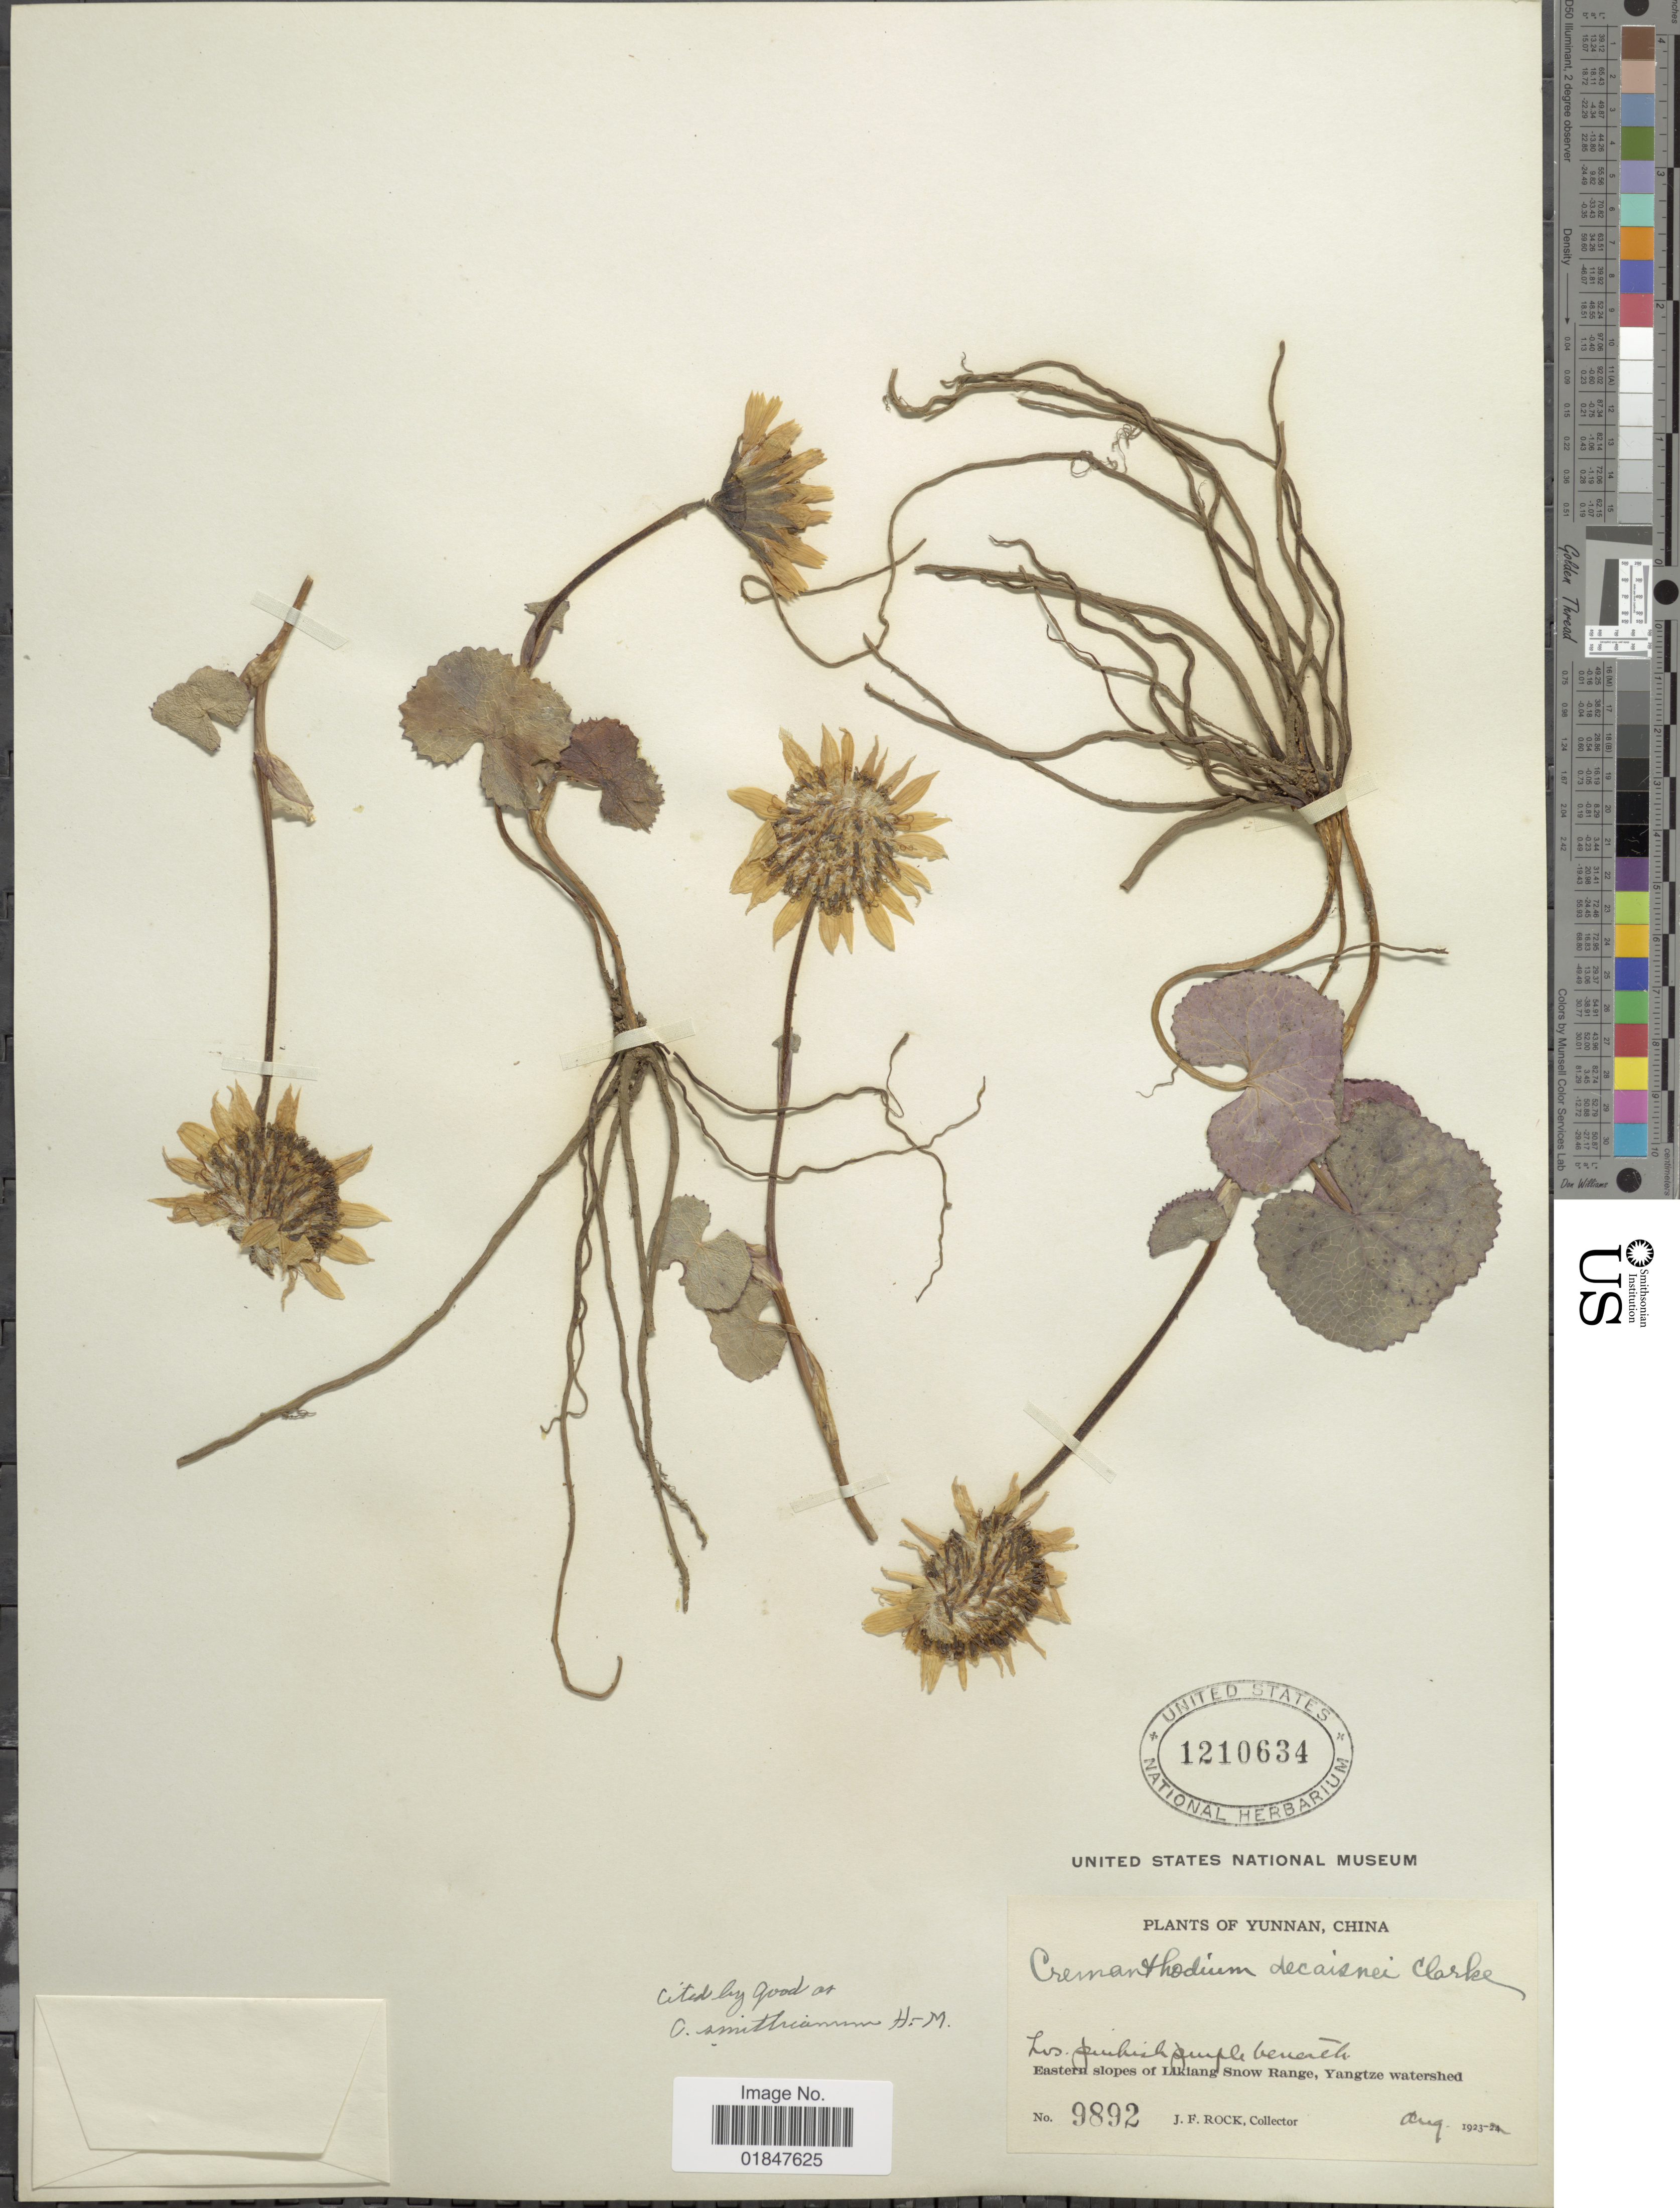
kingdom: Plantae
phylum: Tracheophyta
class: Magnoliopsida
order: Asterales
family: Asteraceae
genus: Cremanthodium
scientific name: Cremanthodium smithianum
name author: (Hand.-Mazz.) Hand.-Mazz.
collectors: J. Rock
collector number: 9892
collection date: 1923-08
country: China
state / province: Yunnan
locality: Eastern slopes of Likiang Snow Range, Yangtze watershed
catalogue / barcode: US 1210634